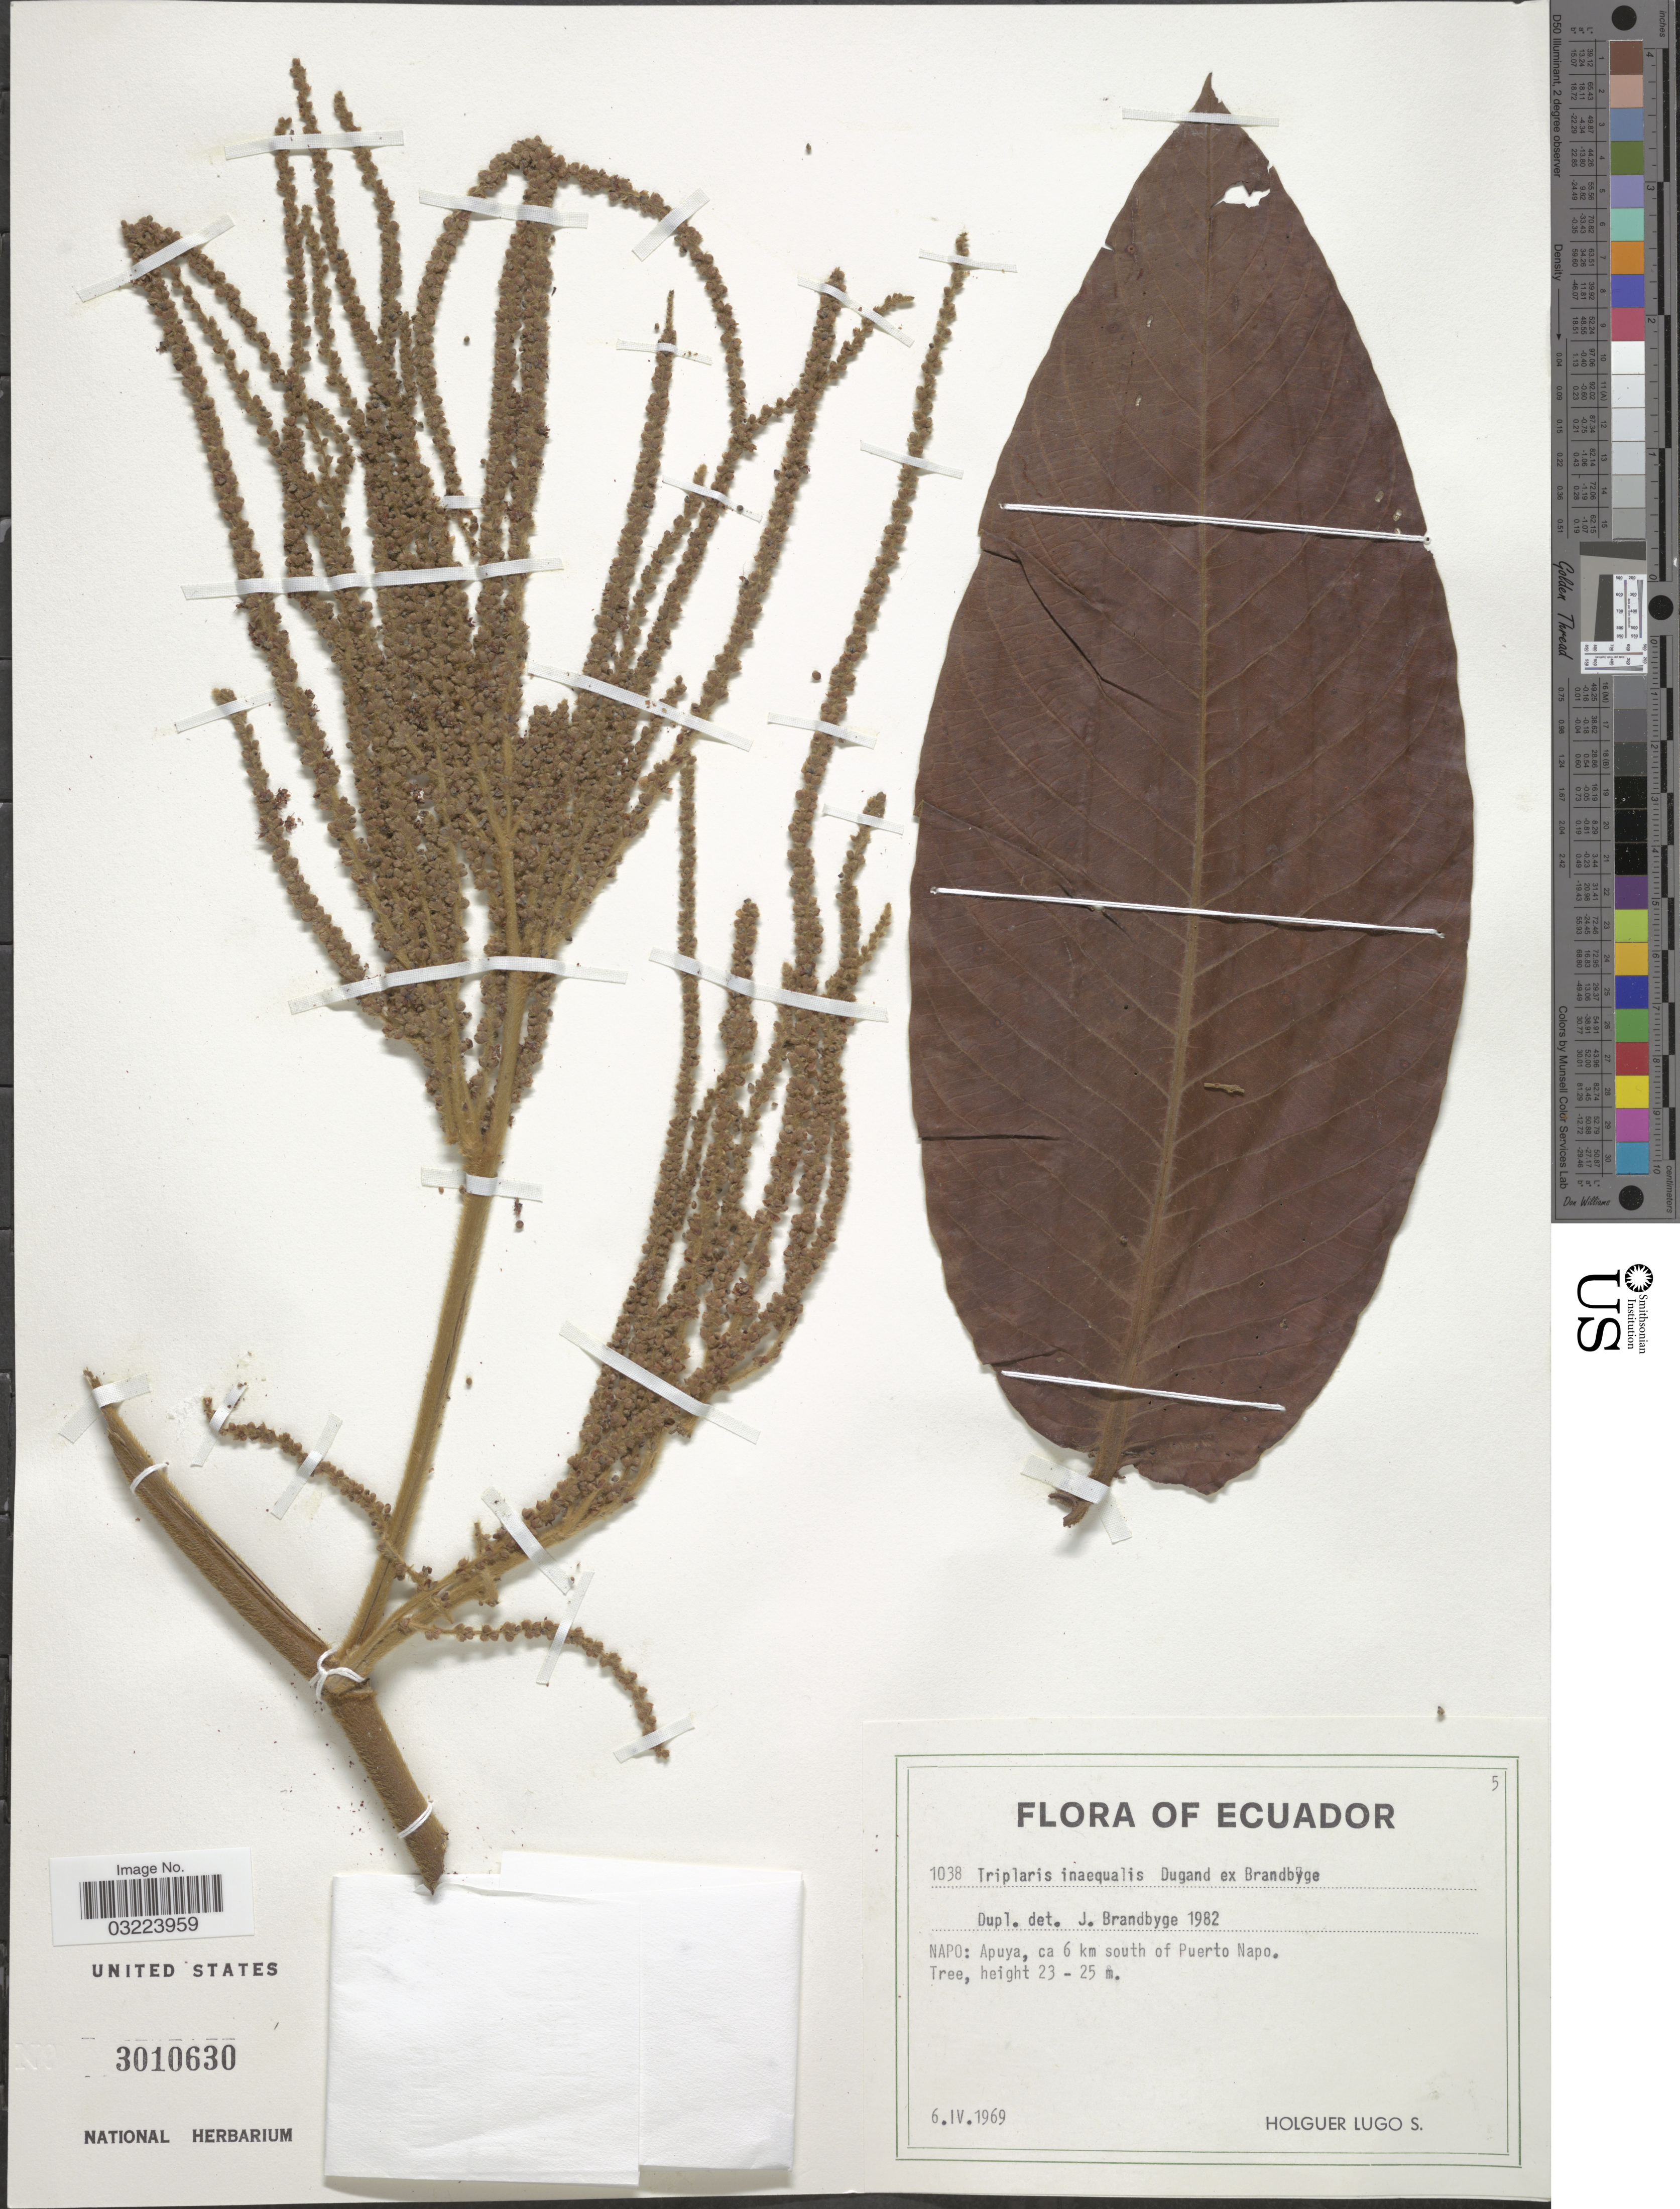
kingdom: Plantae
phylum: Tracheophyta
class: Magnoliopsida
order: Caryophyllales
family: Polygonaceae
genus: Triplaris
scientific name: Triplaris dugandii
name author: Brandbyge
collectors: H. Lugo S.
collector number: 1038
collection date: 1969-04-06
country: Ecuador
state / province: Napo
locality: Apuya, ca 6 km south of Puerto Napo.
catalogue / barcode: US 3010630